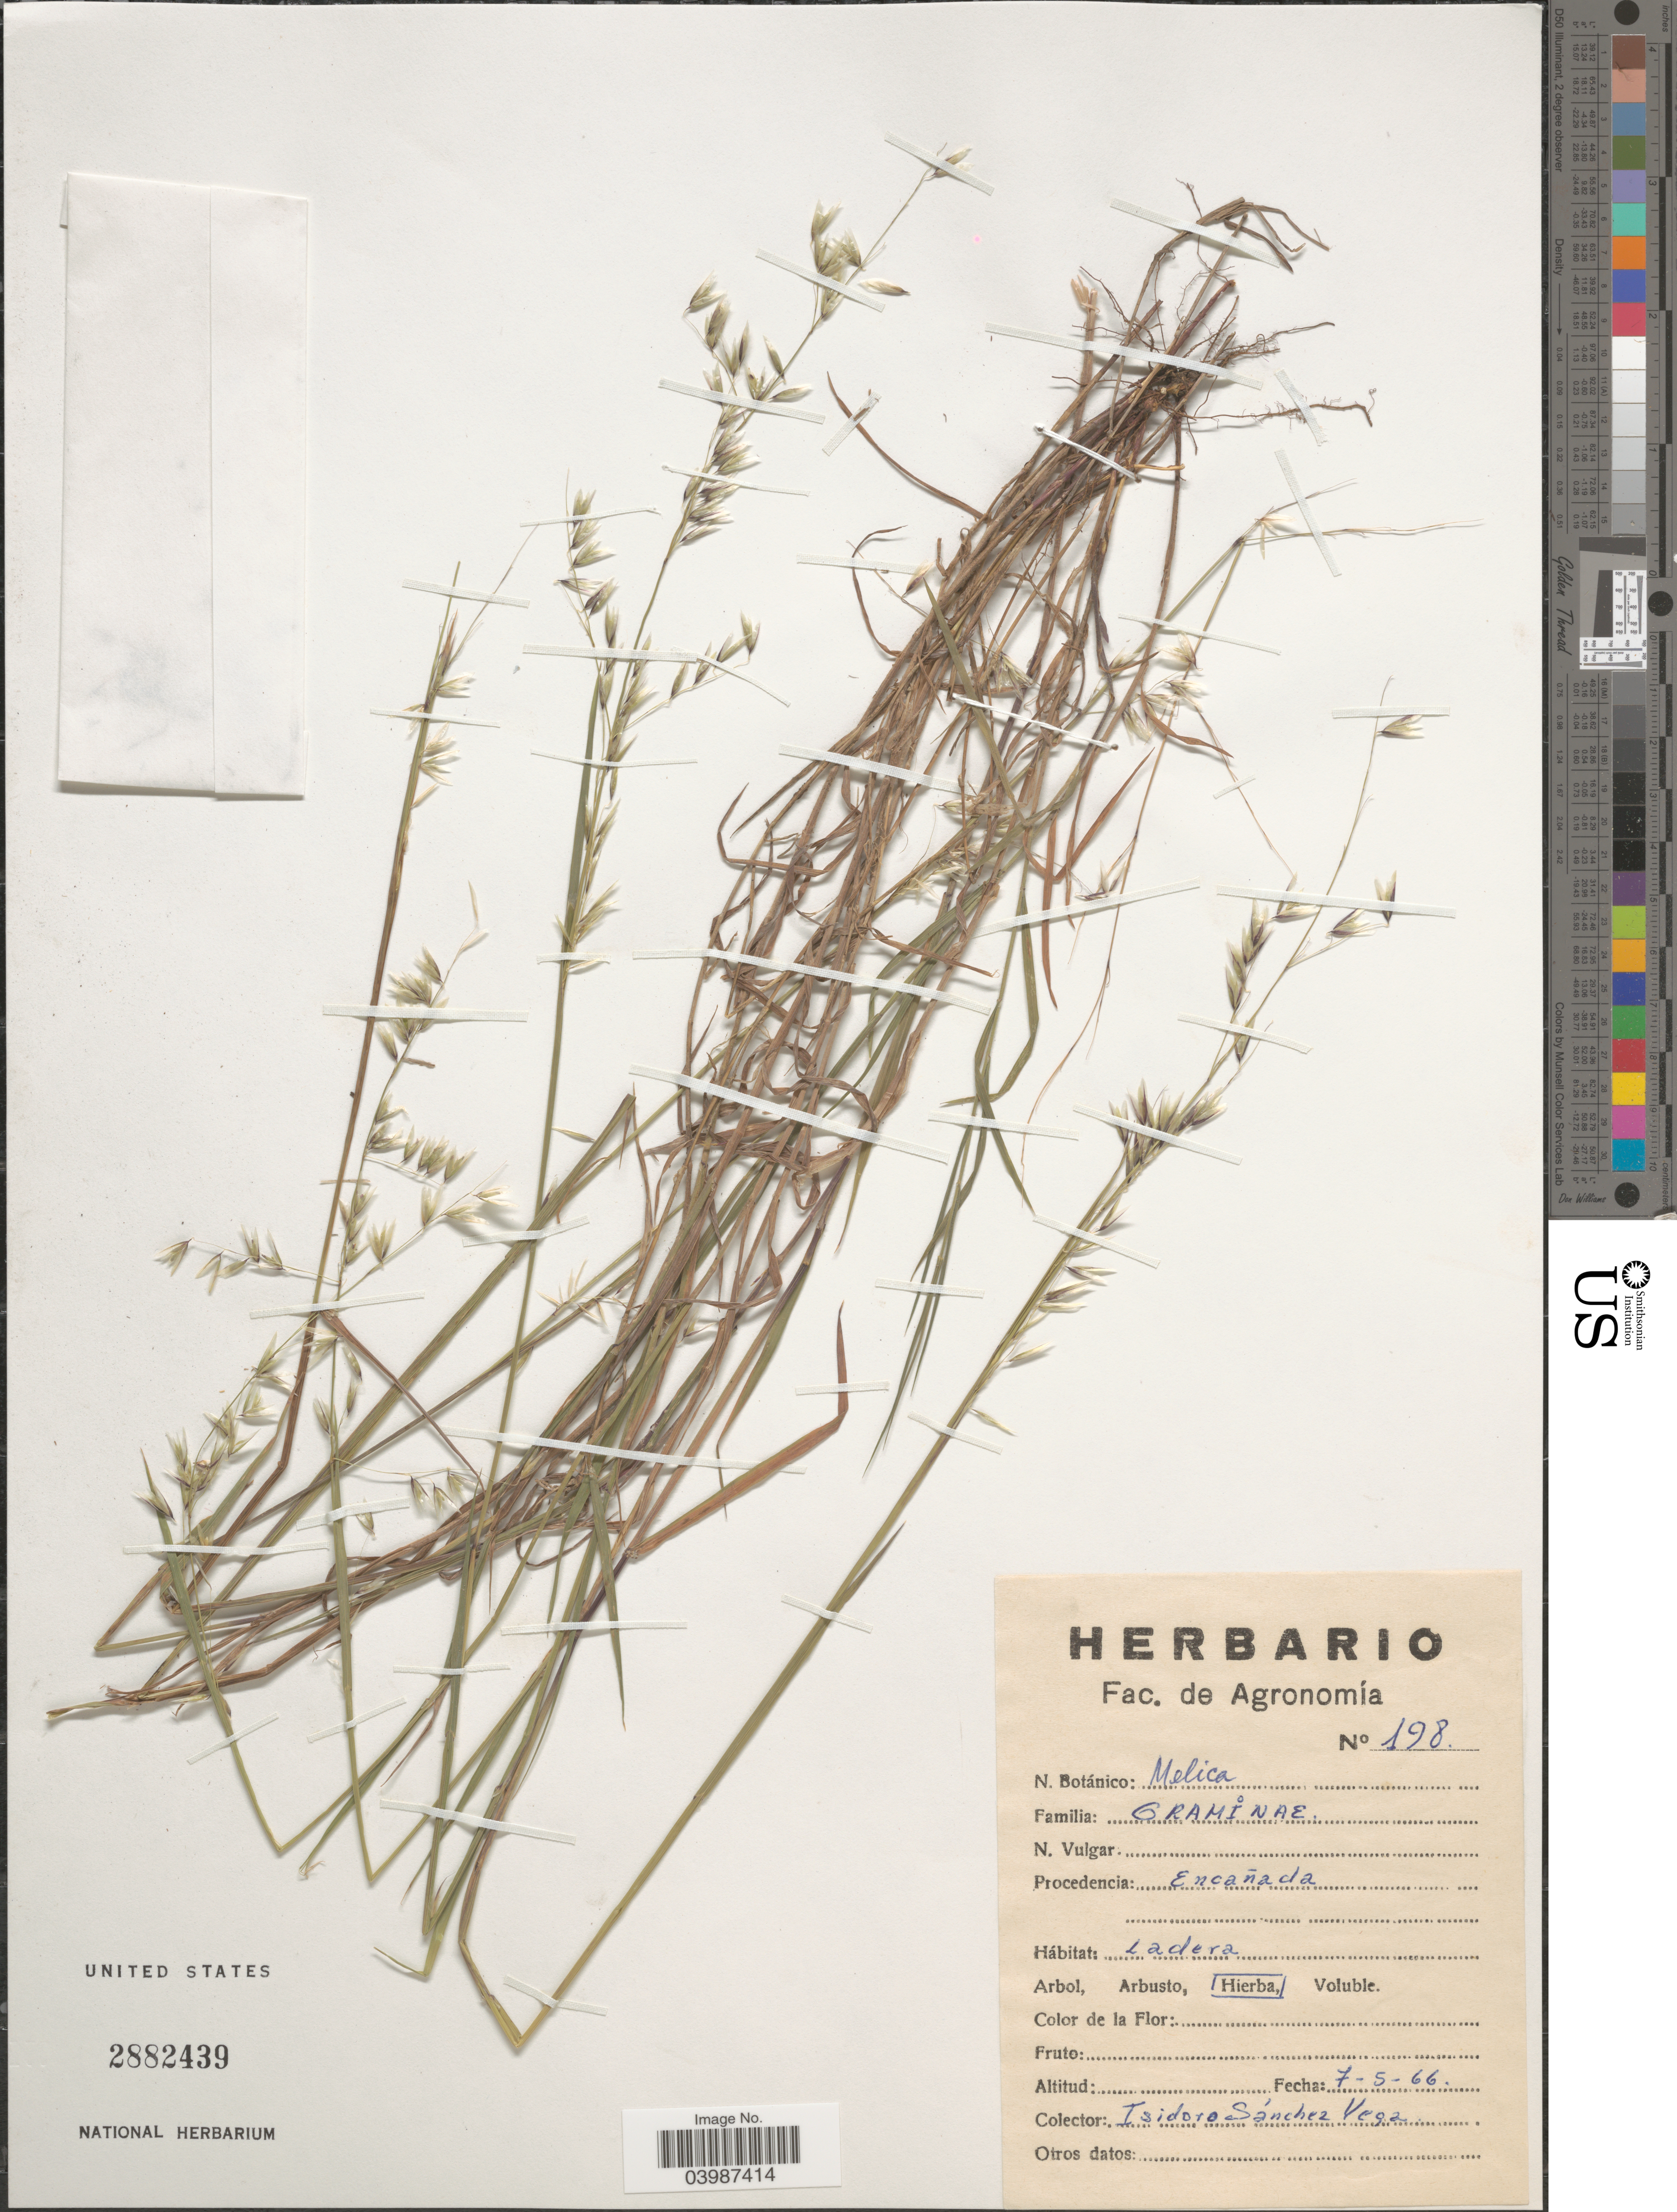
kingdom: Plantae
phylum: Tracheophyta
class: Liliopsida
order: Poales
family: Poaceae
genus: Melica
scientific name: Melica sp.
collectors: I. M. Sánchez Vega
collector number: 198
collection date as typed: Transcribed d/m/y: 7/5/66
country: Peru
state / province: Cajamarca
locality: Encañada. Ladera.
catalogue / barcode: US 2882439